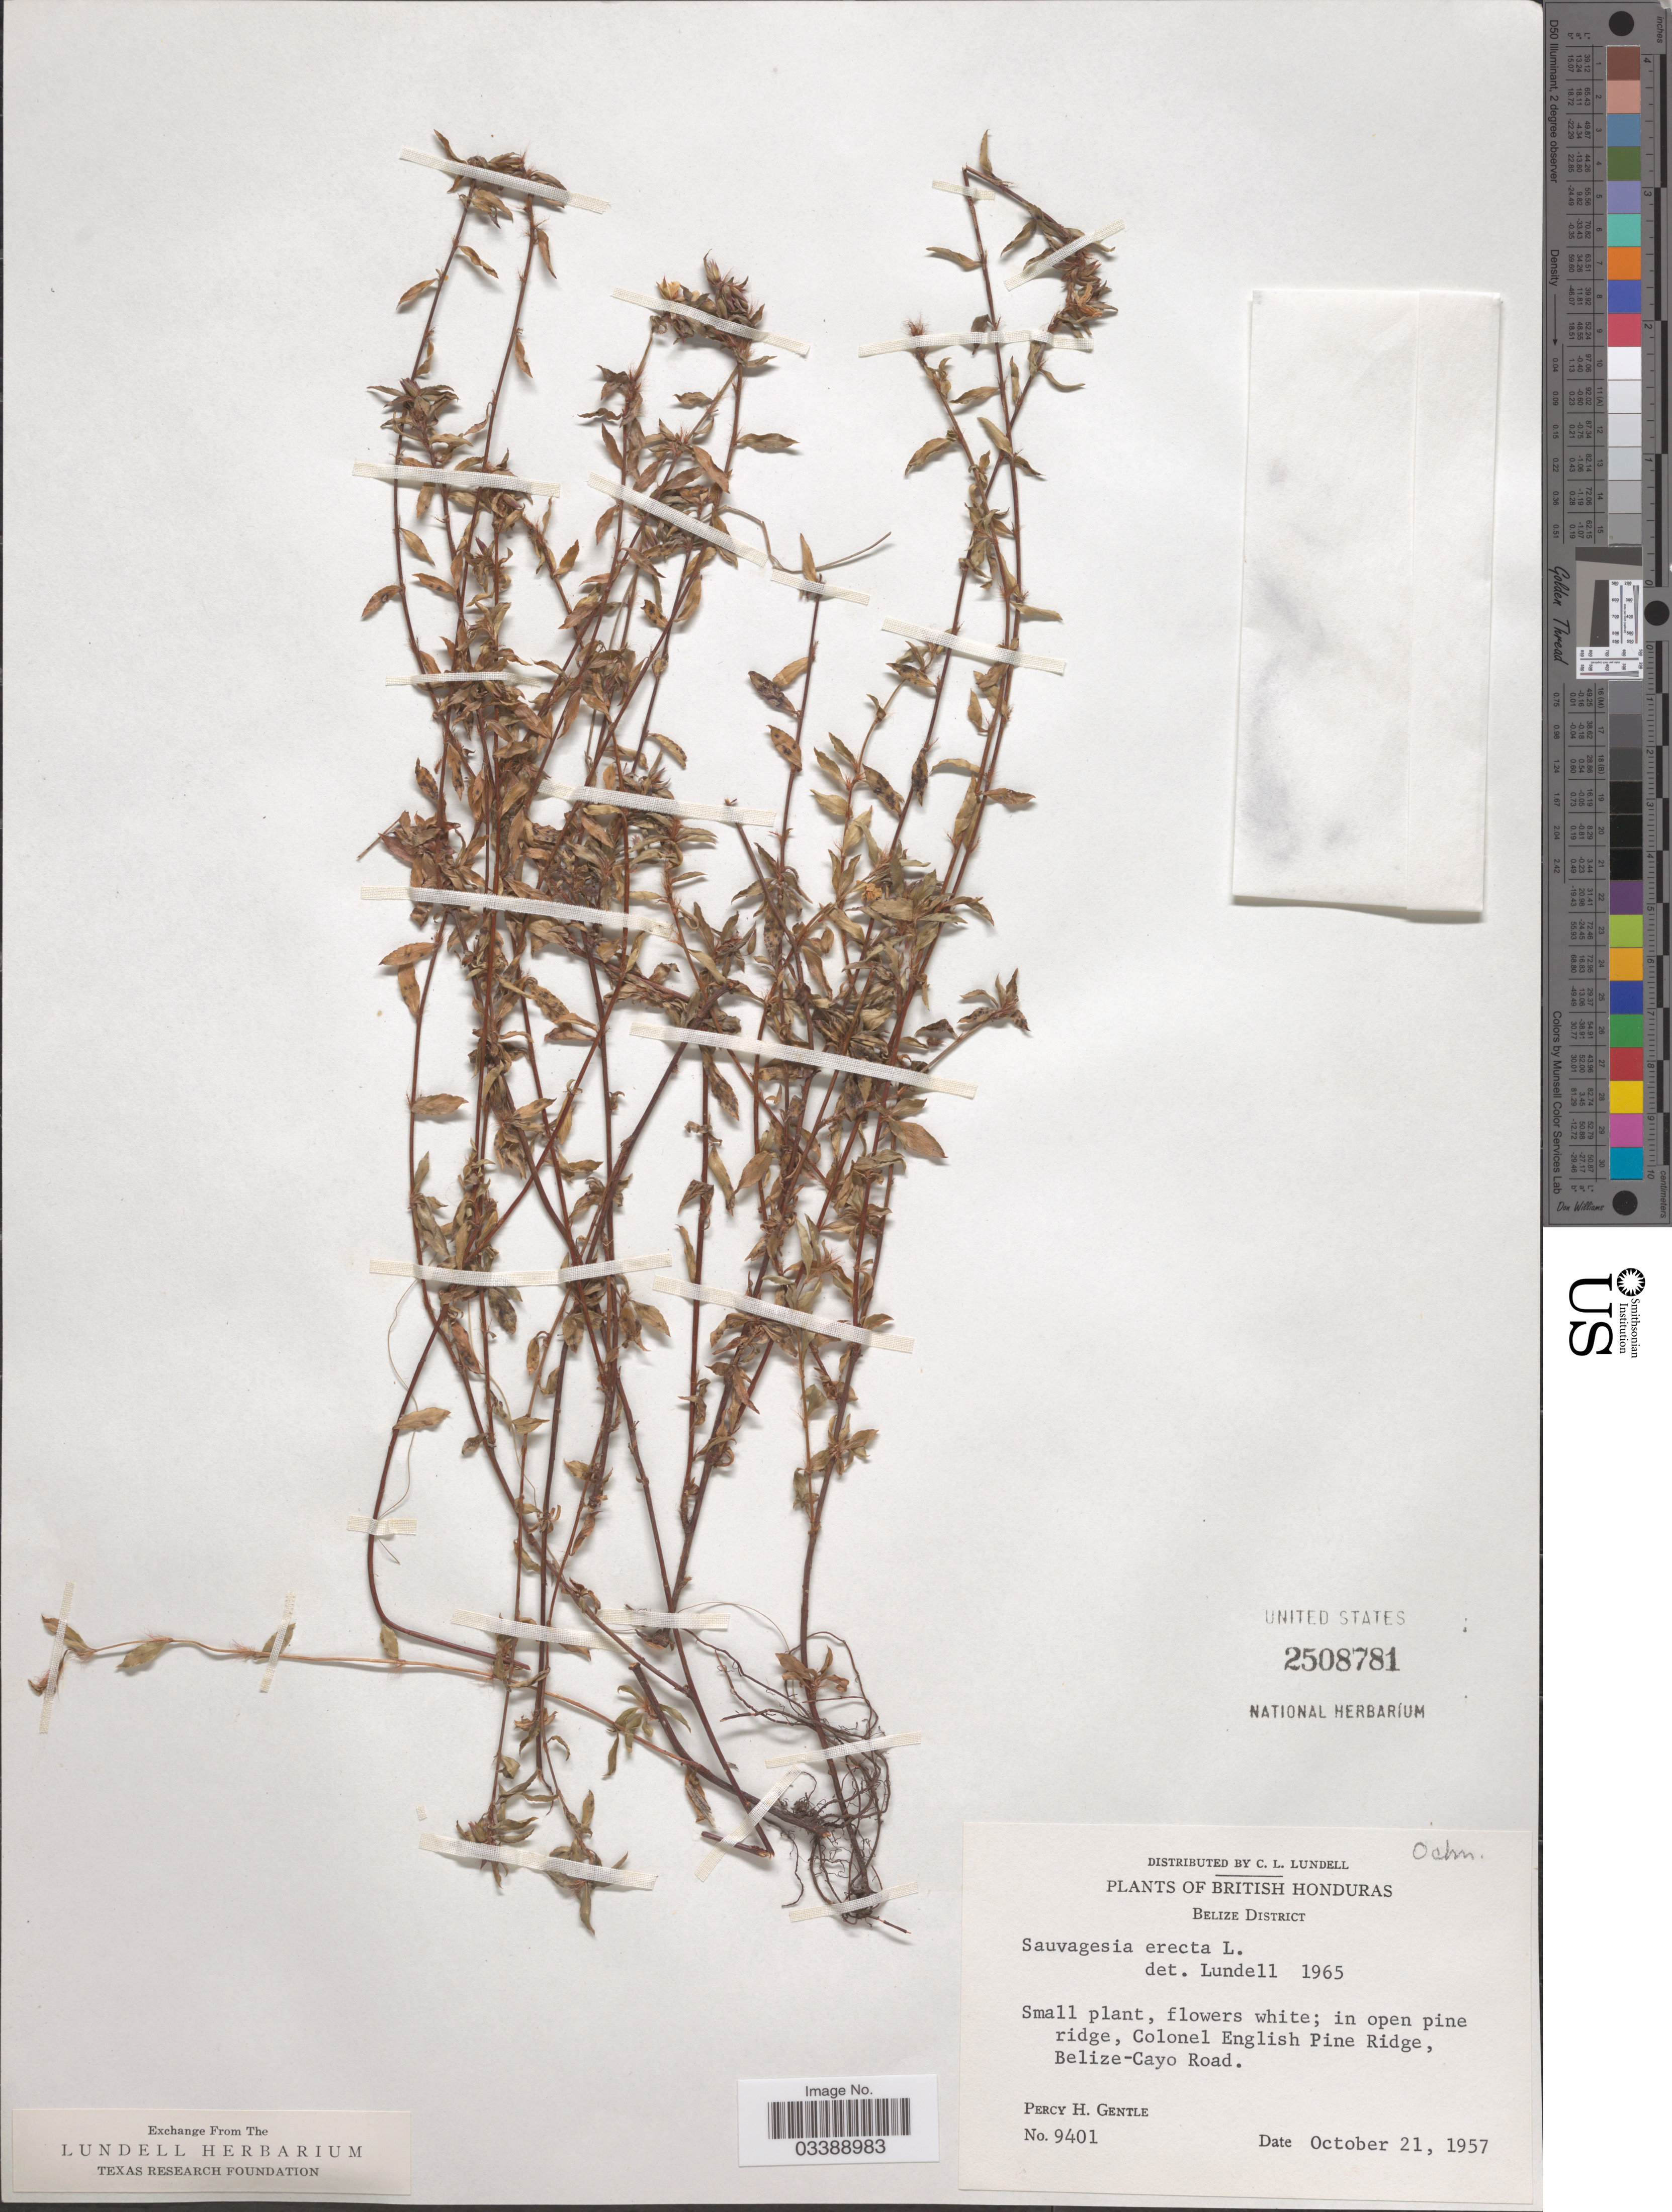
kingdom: Plantae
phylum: Tracheophyta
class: Magnoliopsida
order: Malpighiales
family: Ochnaceae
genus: Sauvagesia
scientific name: Sauvagesia erecta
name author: L.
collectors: P. H. Gentle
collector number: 9401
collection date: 1957-10-21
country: Belize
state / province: Belize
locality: British Honduras. Belize District. Colonel English Pine Ridge, Belize-Cayo Road.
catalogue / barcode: US 2508781